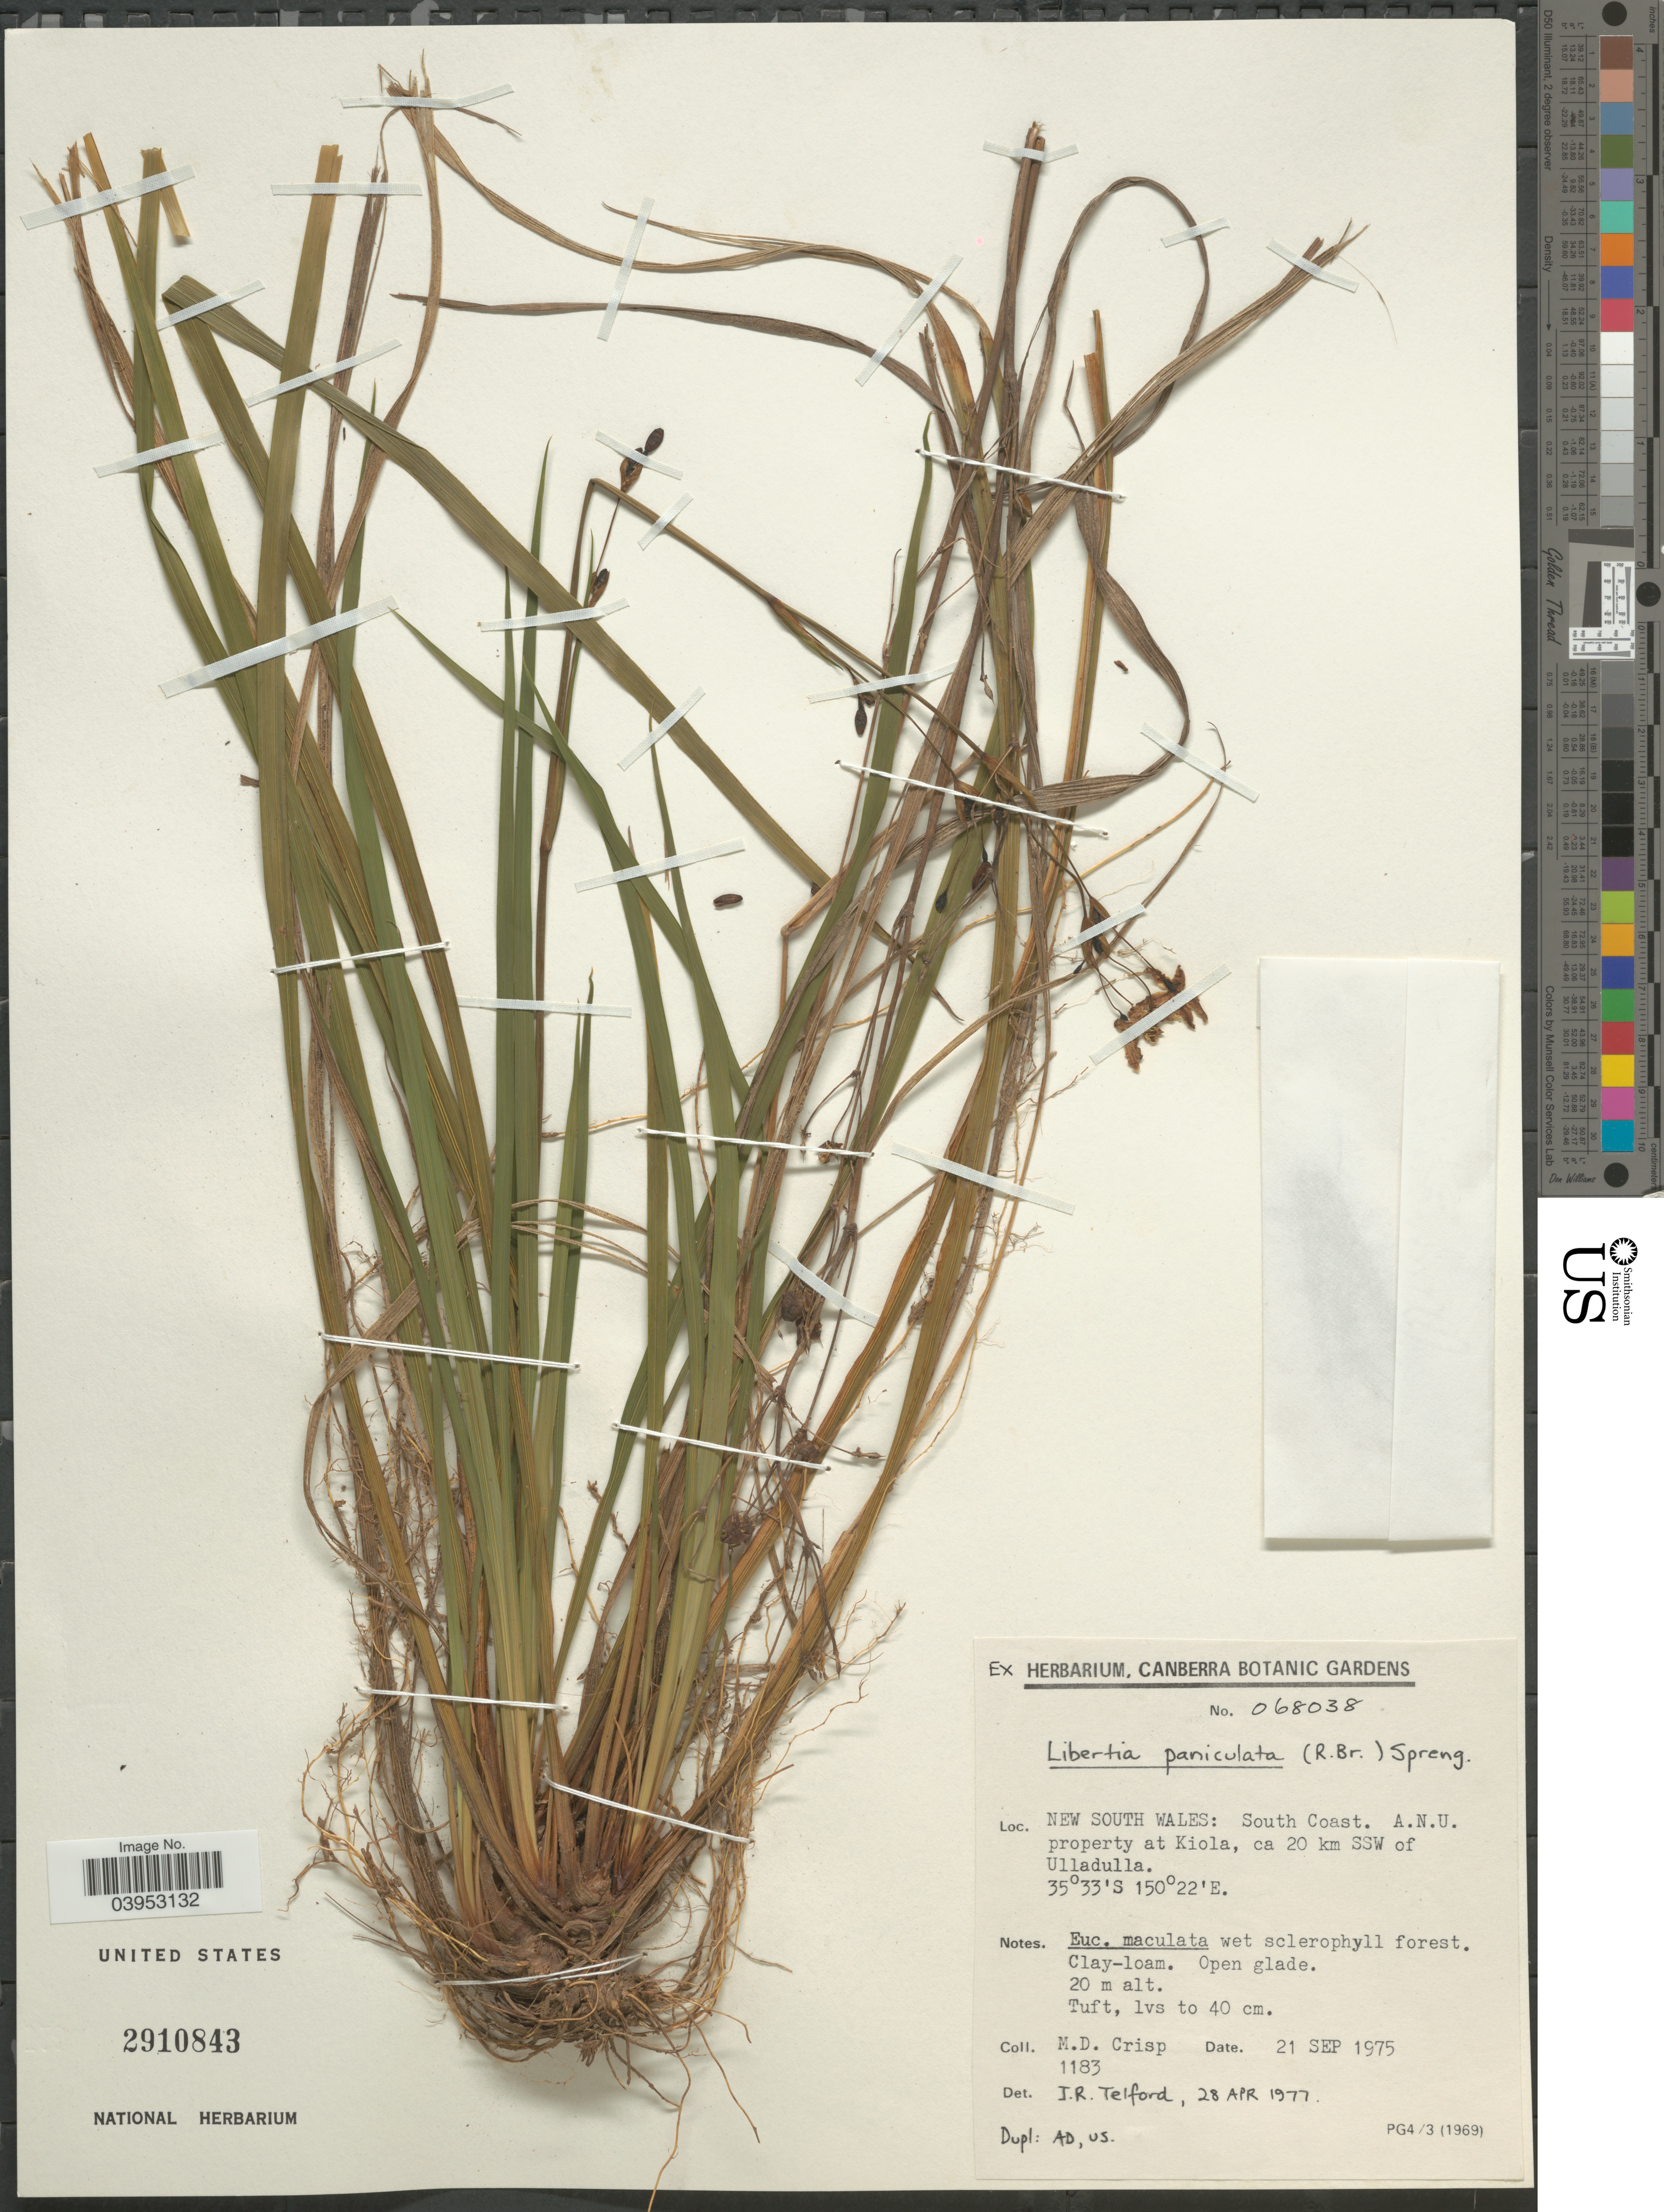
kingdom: Plantae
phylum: Tracheophyta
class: Liliopsida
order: Asparagales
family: Iridaceae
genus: Libertia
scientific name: Libertia paniculata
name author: Spreng.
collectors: M. Crisp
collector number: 1183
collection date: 1975-09-21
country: Australia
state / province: New South Wales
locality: South Coast. A.N.U. property at Kiola, ca 20 km SSW of Ulladulla.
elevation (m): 20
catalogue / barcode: US 2910843